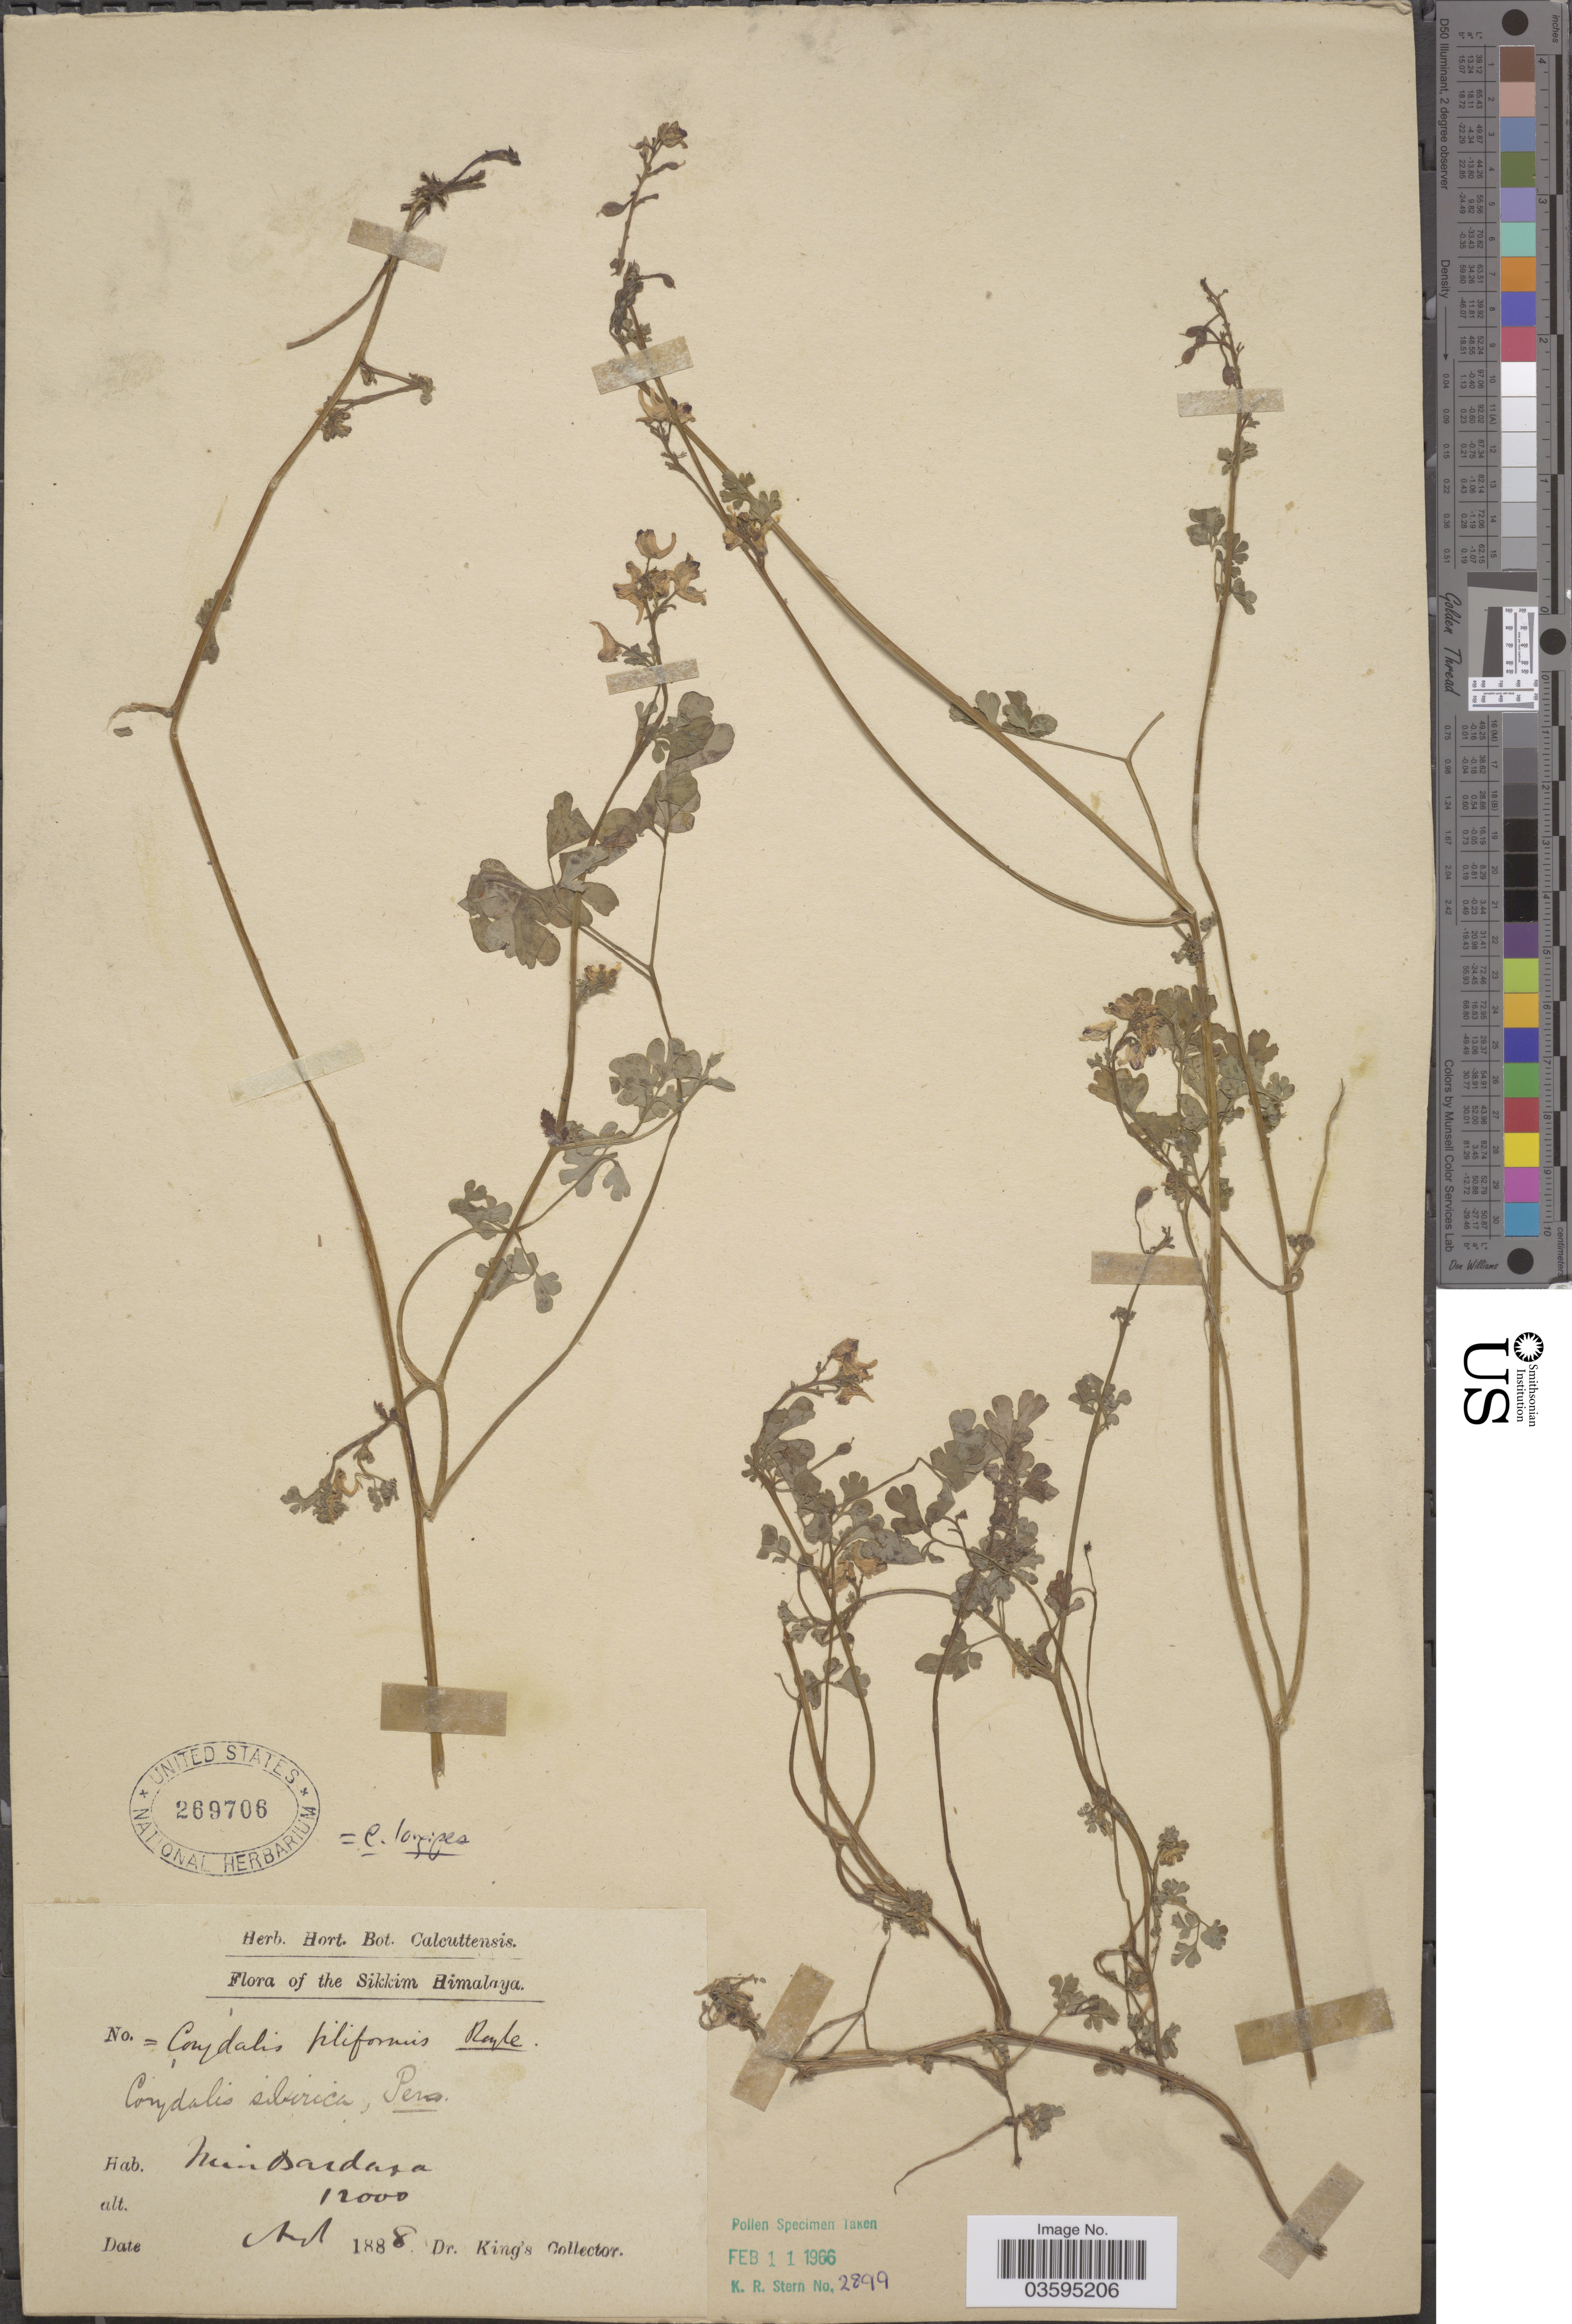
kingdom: Plantae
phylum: Tracheophyta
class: Magnoliopsida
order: Ranunculales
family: Papaveraceae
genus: Corydalis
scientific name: Corydalis longipes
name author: DC.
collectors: Dr. King's collector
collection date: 1888-04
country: India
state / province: Sikkim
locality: Sikkim Himalaya. Minsardasa [interpreted].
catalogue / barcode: US 269706